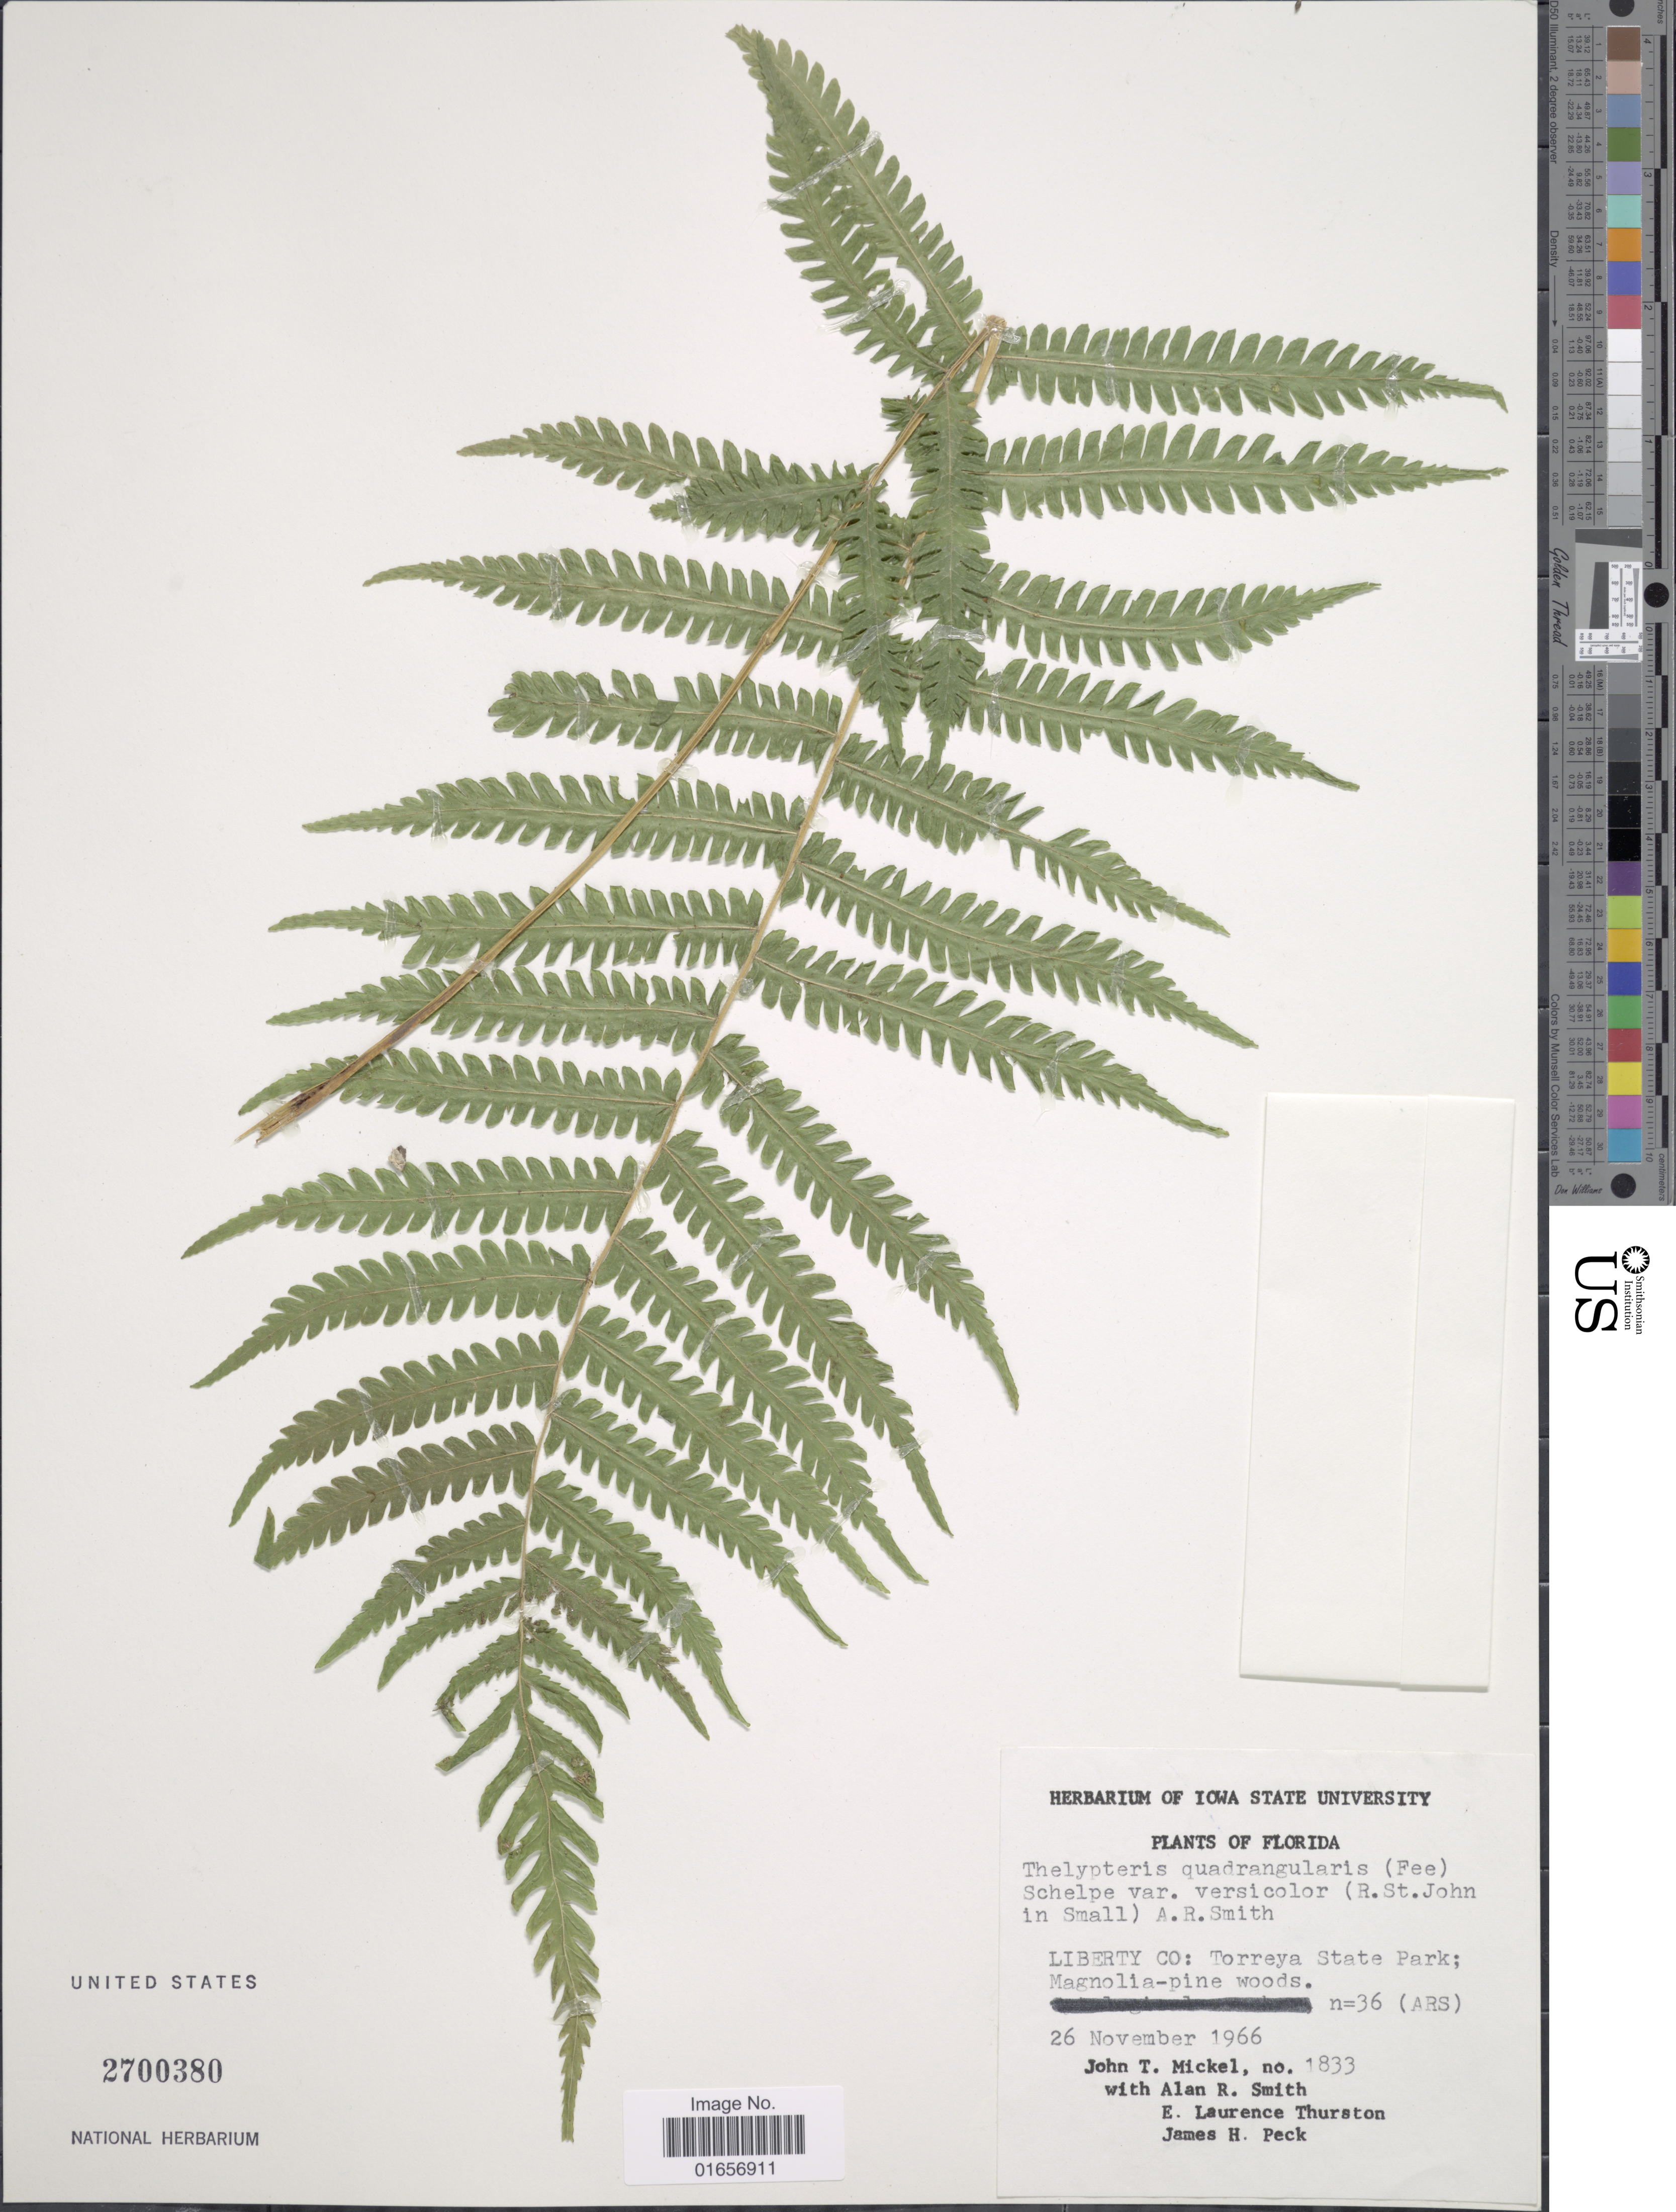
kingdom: Plantae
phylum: Tracheophyta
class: Polypodiopsida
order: Polypodiales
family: Thelypteridaceae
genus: Christella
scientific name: Christella hispidula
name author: (Decne.) Holttum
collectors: J. T. Mickel, A. R. Smith, E. Thurston & J. Peck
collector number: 18336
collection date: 1966-11-26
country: United States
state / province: Florida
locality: Liberty Co:Torreya State Park; Magnolia- pine woods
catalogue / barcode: US 2700380